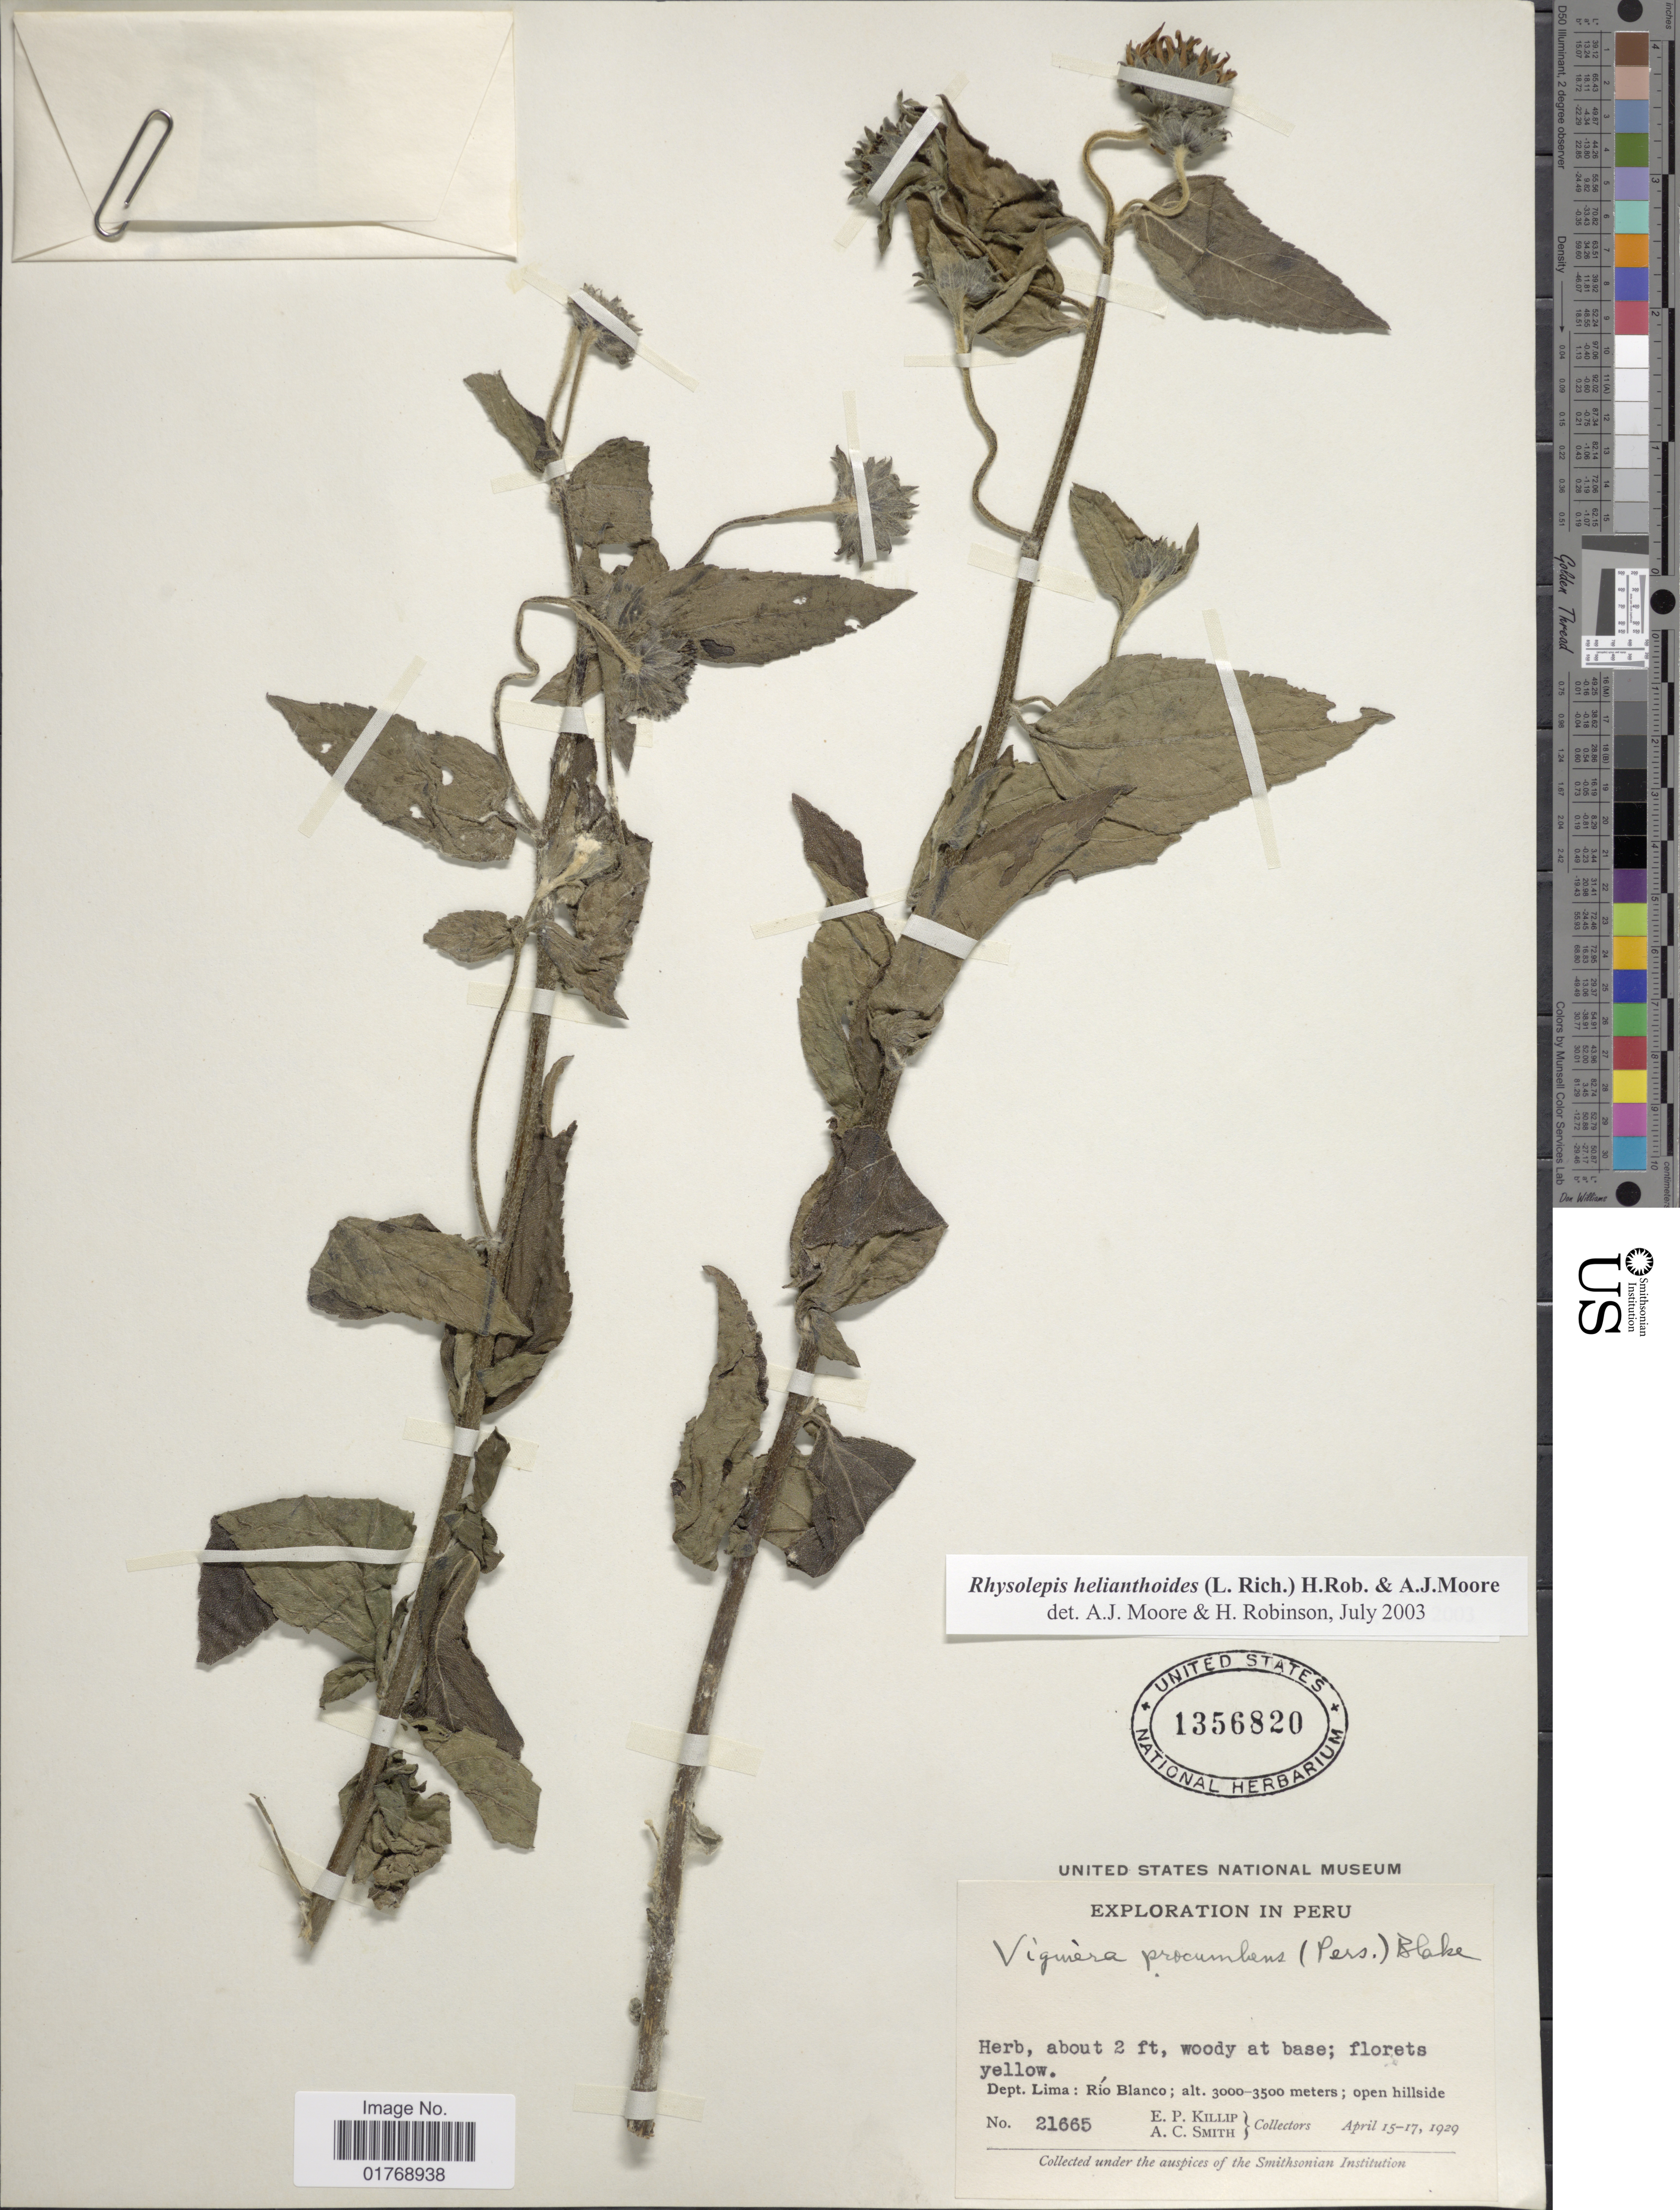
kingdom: Plantae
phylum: Tracheophyta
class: Magnoliopsida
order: Asterales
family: Asteraceae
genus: Viguiera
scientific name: Viguiera procumbens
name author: (Pers.) S.F. Blake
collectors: E. P. Killip & A. C. Smith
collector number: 21665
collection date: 1929-04-15/1929-04-17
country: Peru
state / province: Lima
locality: Dept. Lima: Río Blanco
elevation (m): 3000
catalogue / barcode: US 1356820